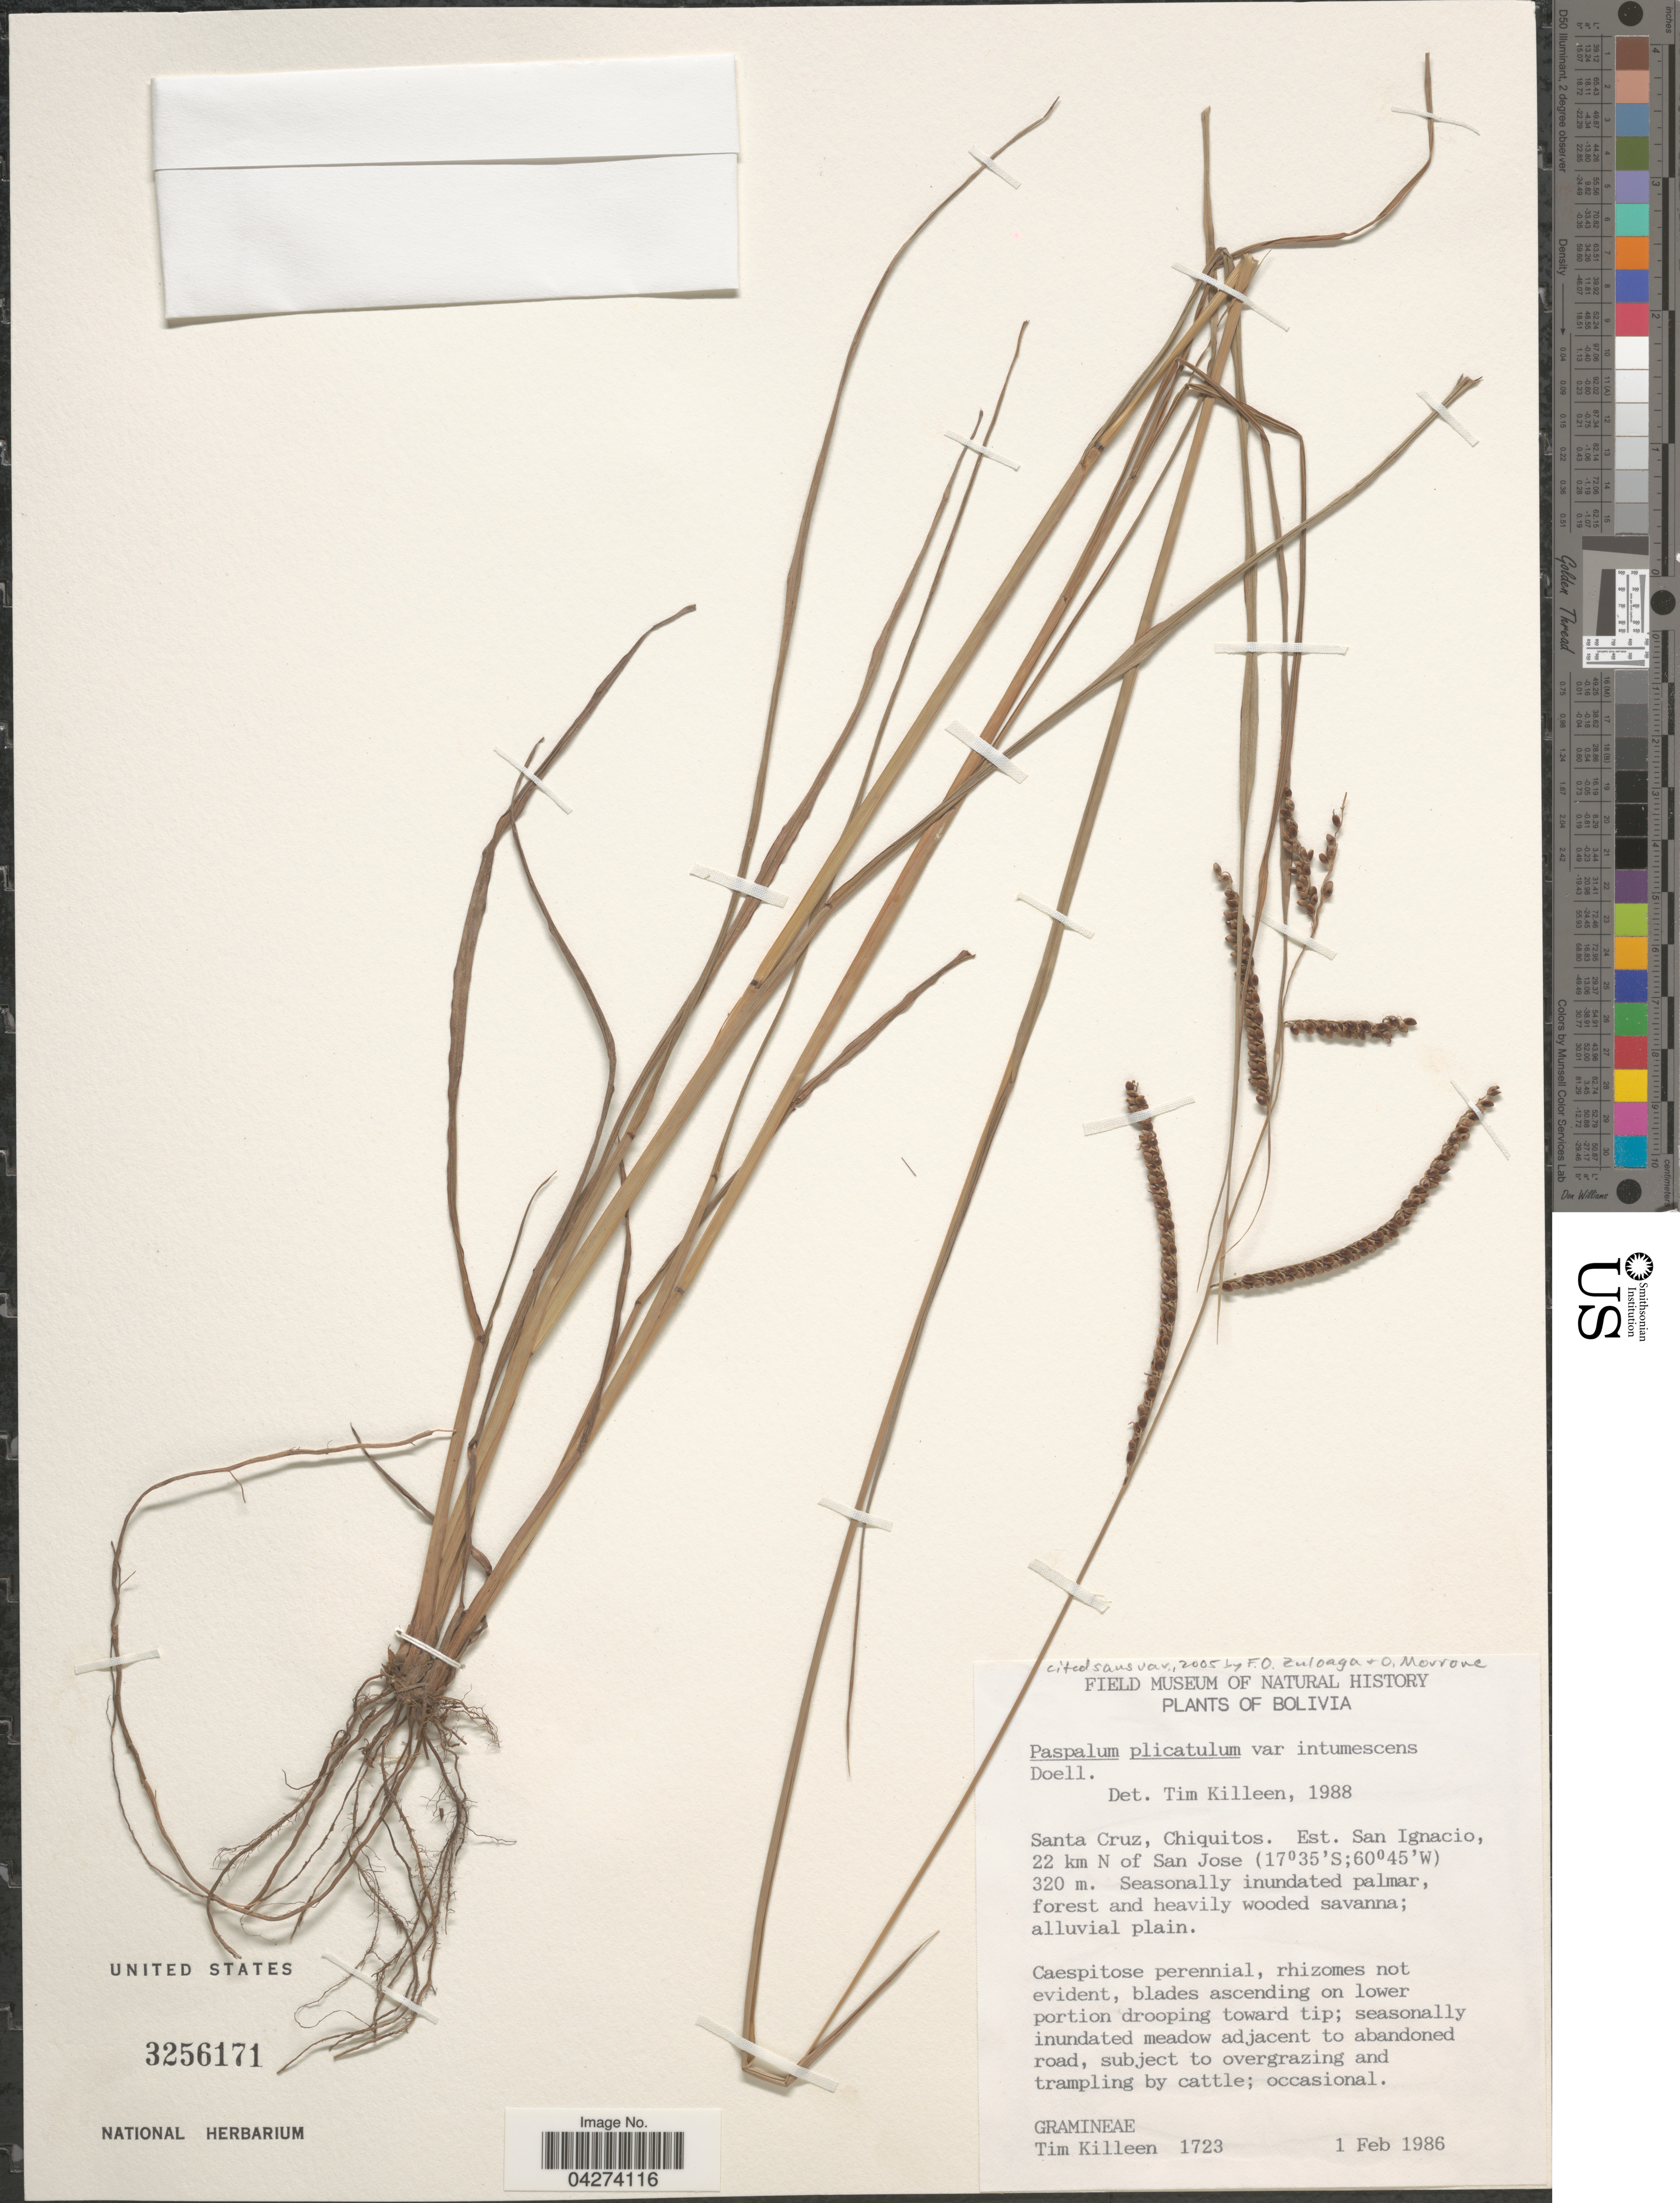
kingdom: Plantae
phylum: Tracheophyta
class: Liliopsida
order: Poales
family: Poaceae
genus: Paspalum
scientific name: Paspalum plicatulum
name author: Michx.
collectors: T. J. Killeen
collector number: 1723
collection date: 1986-02-01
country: Bolivia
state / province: Santa Cruz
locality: Chiquitos. Est. San Ignacio, 22 km N of San Jose.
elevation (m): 320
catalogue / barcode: US 3256171